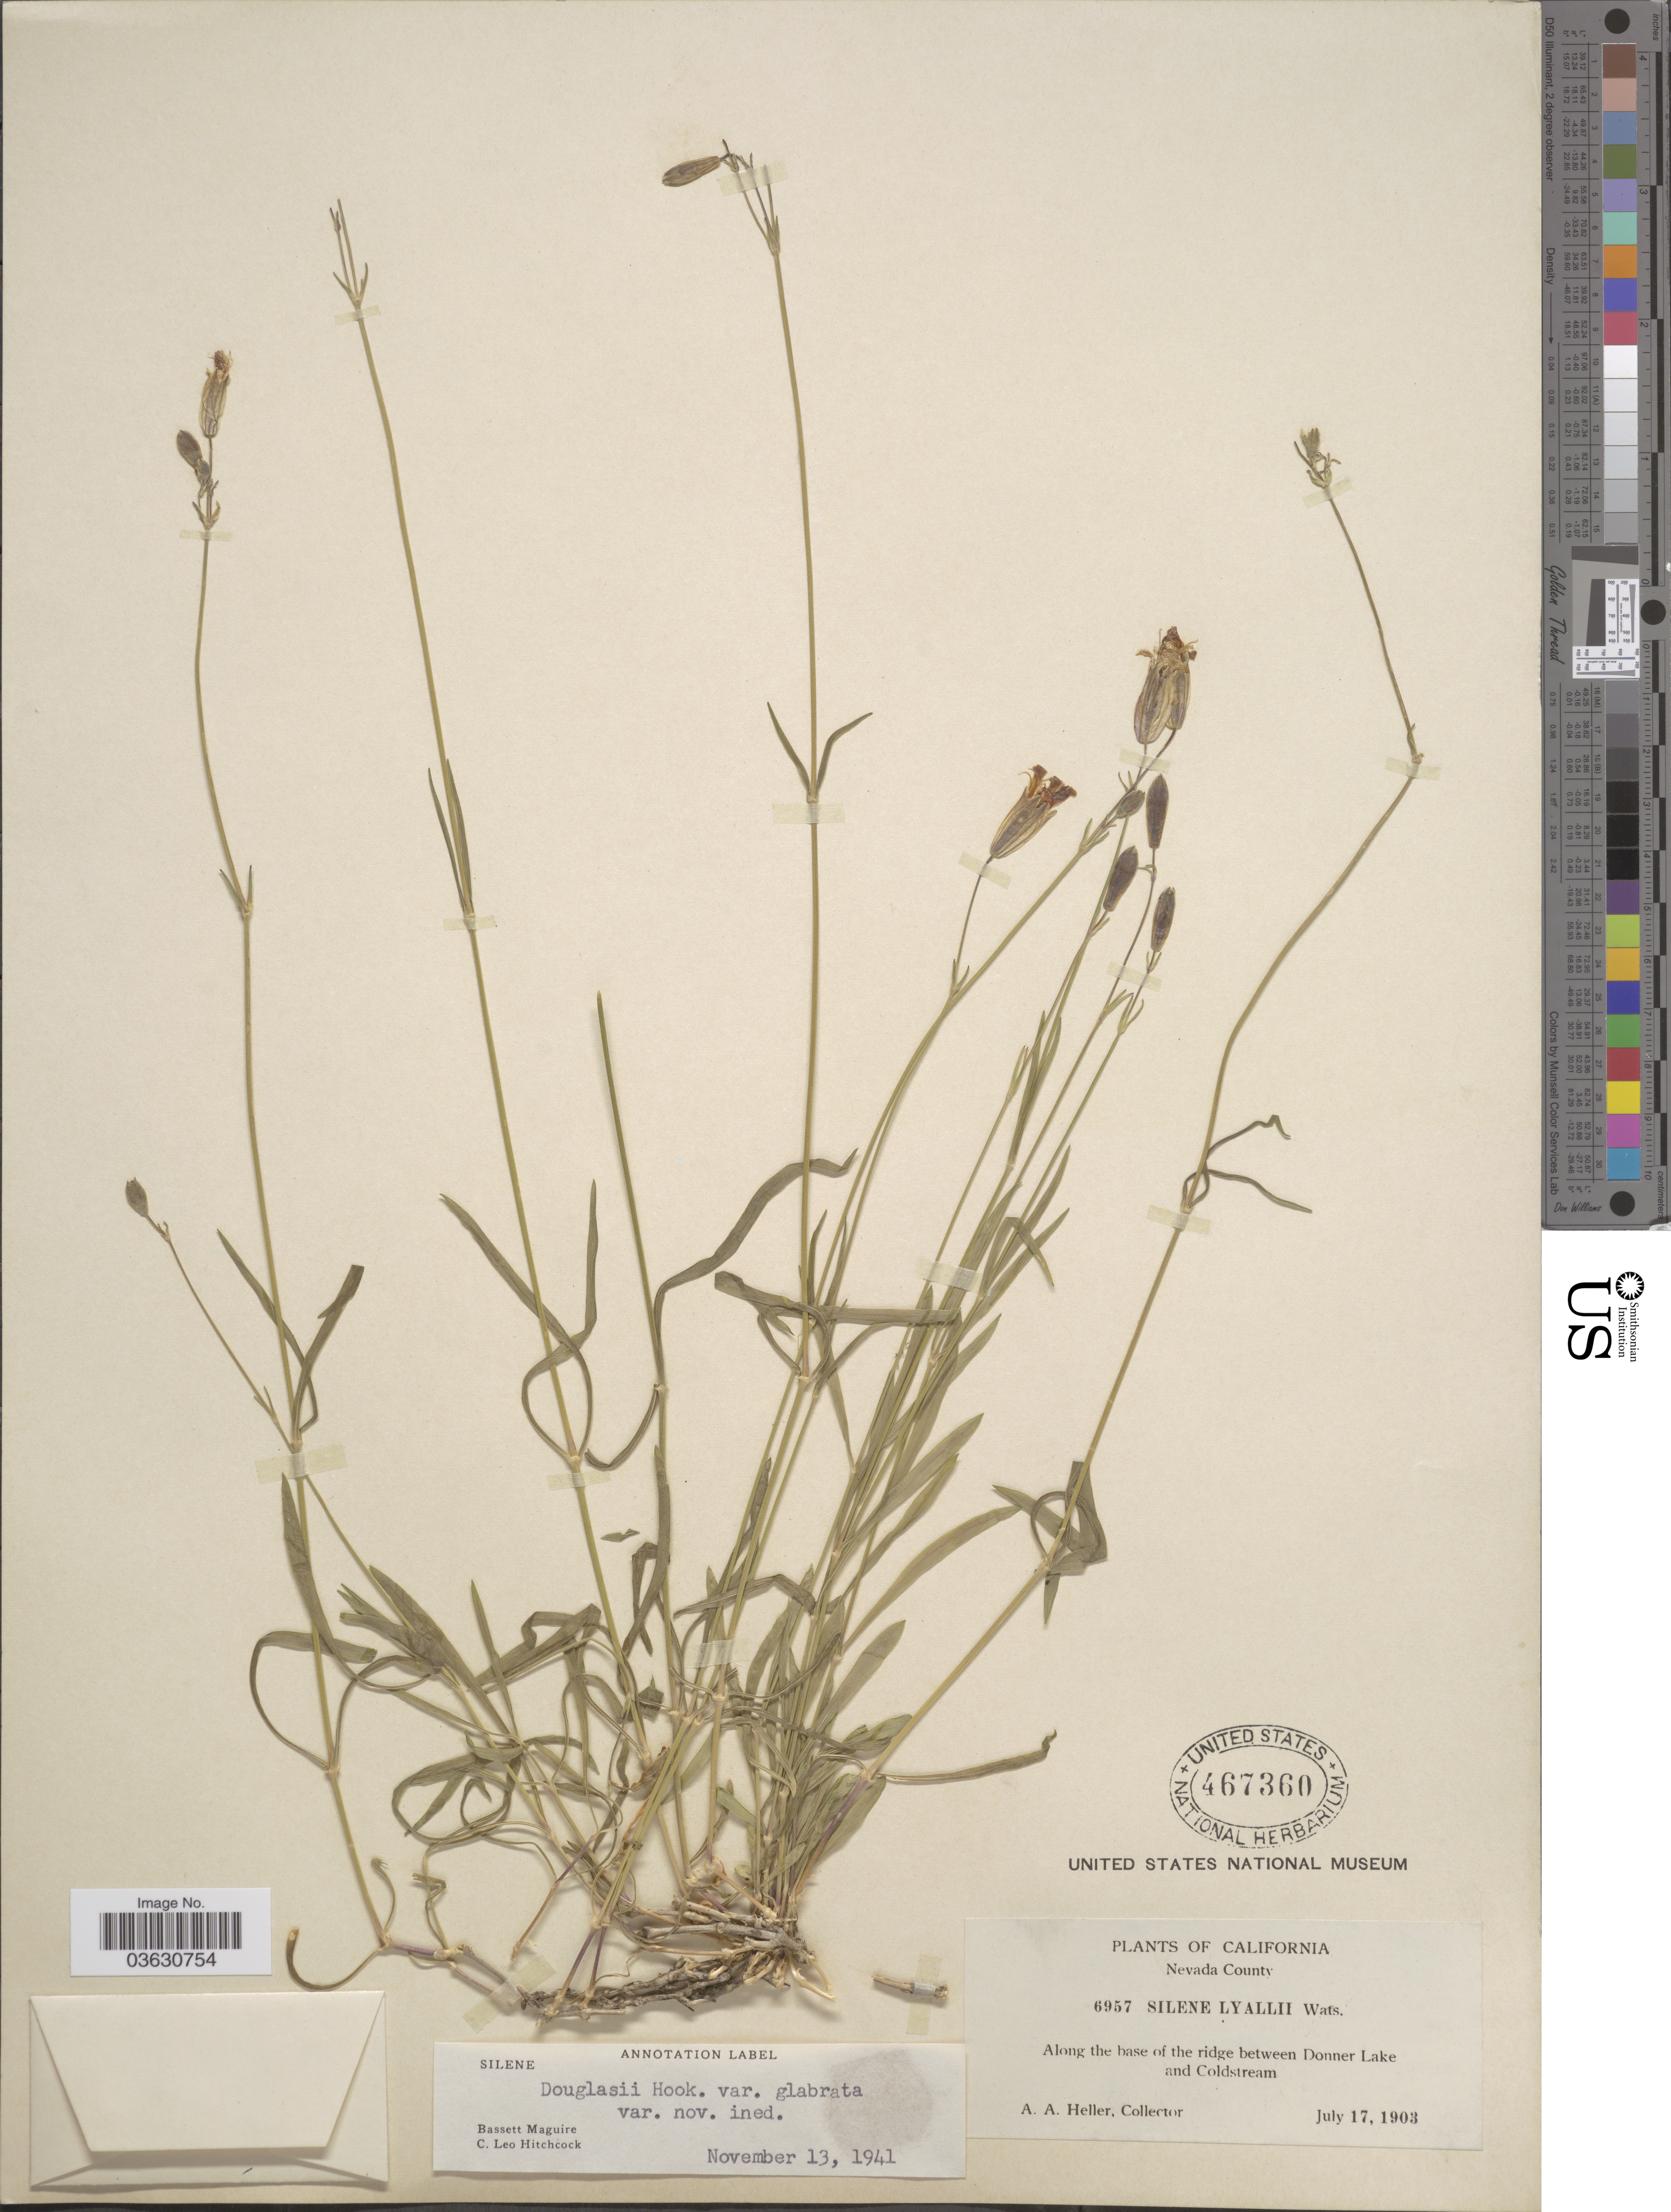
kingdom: Plantae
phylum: Tracheophyta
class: Magnoliopsida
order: Caryophyllales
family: Caryophyllaceae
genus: Silene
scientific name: Silene douglasii var. glabrata Maguire & C.L. Hitchc. var. nov. ined.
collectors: A. A. Heller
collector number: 6957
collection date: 1903-07-17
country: United States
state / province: California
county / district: Nevada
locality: Nevada County. Along the base of the ridge between Donner Lake and Coldstream.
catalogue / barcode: US 467360